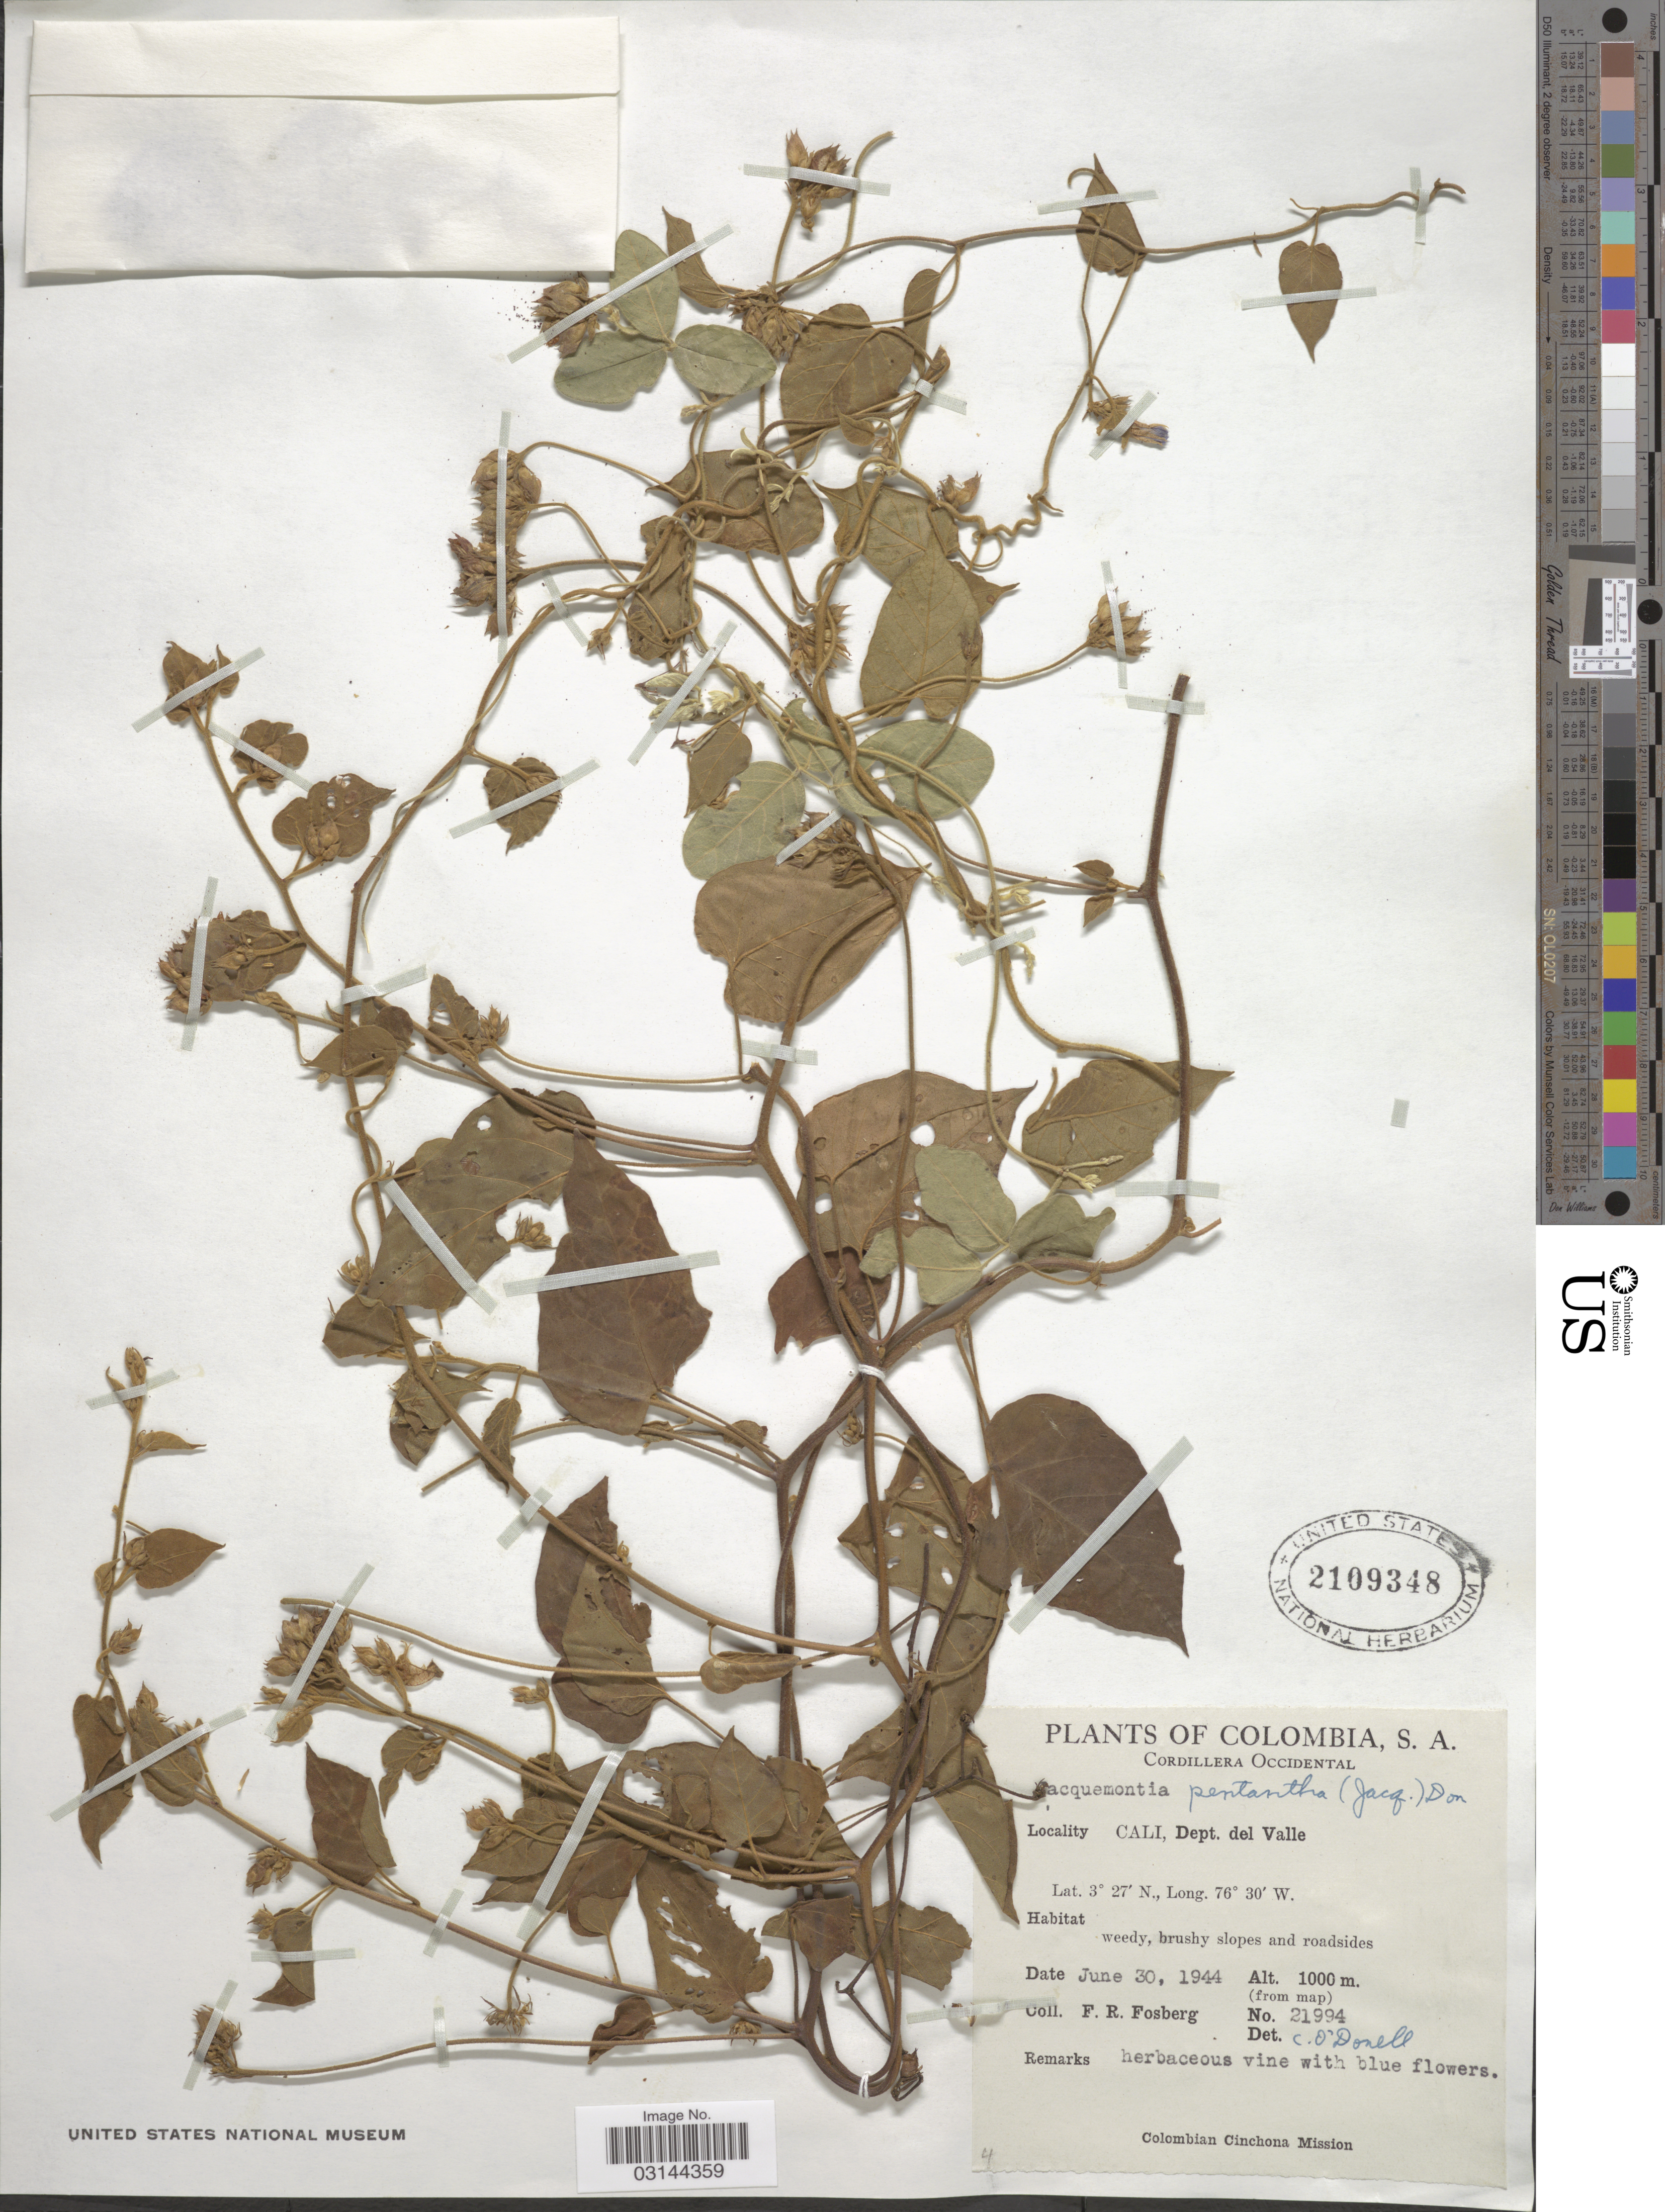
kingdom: Plantae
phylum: Tracheophyta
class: Magnoliopsida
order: Solanales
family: Convolvulaceae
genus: Jacquemontia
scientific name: Jacquemontia pentanthos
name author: (Jacq.) G. Don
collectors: F. R. Fosberg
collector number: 21994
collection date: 1944-06-30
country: Colombia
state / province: Valle del Cauca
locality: Cordillera Occidental. Cali, Dept. del Valle.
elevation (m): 1000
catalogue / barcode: US 2109348